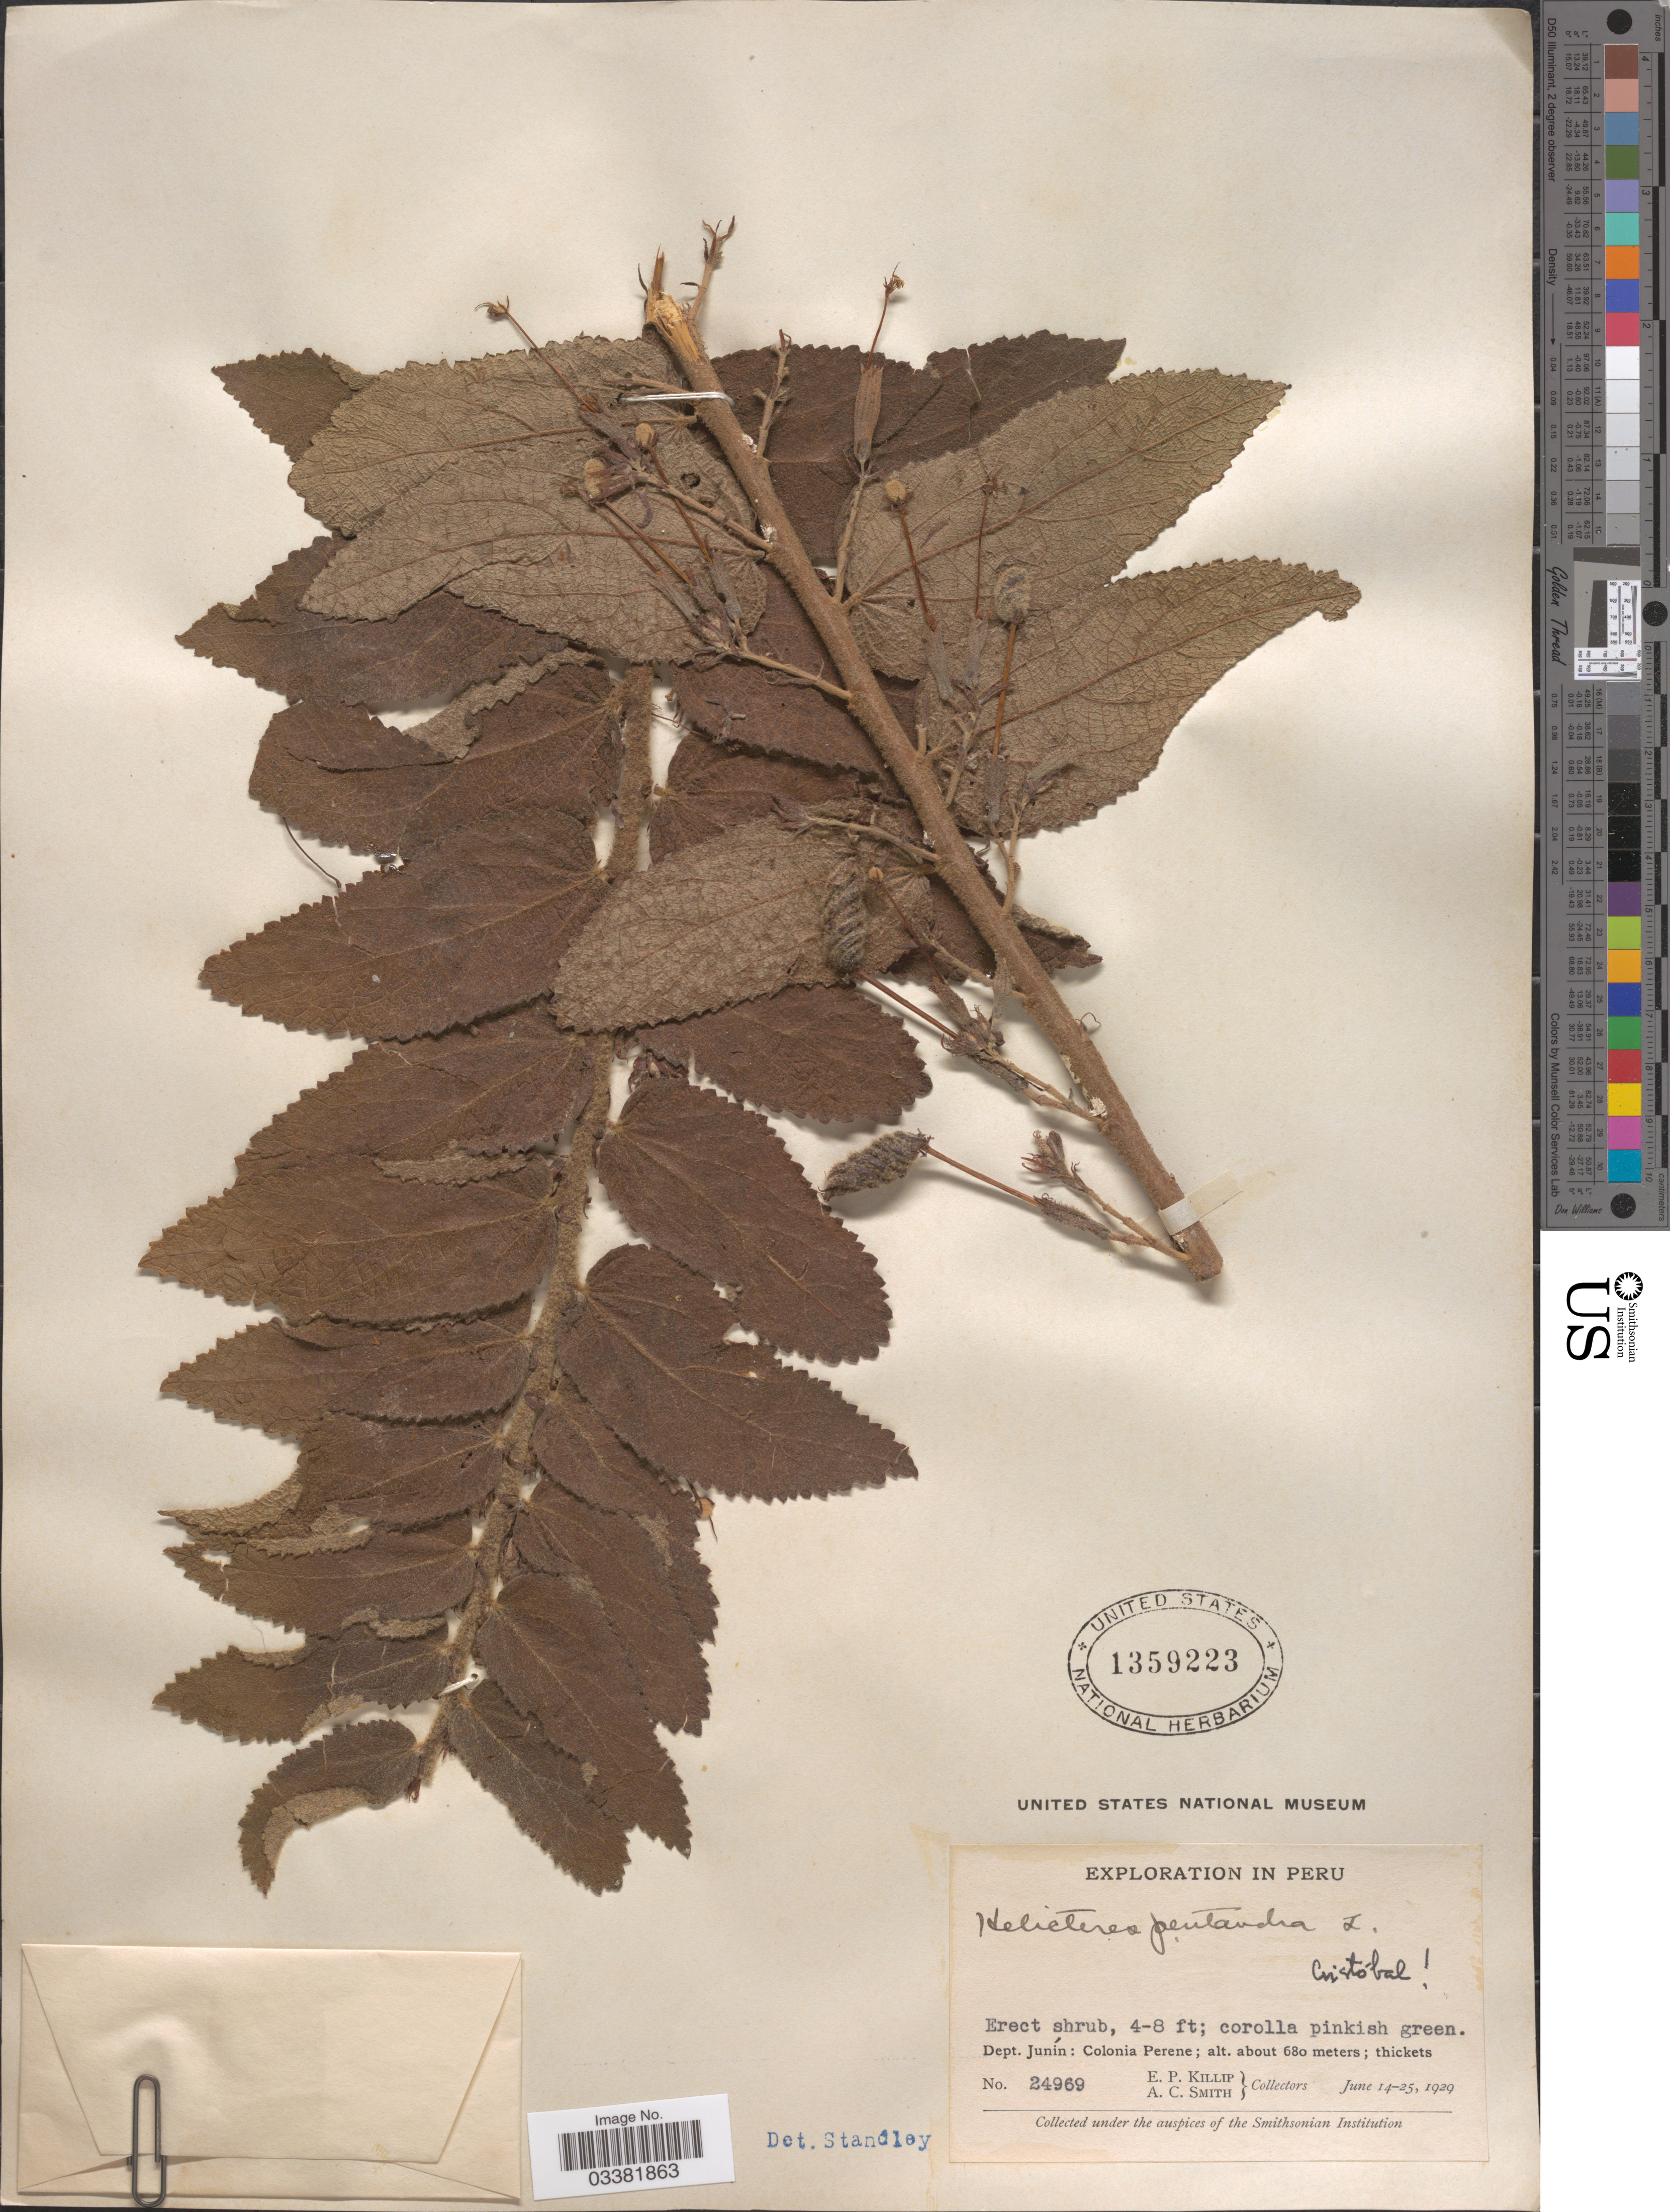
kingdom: Plantae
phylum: Tracheophyta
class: Magnoliopsida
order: Malvales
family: Malvaceae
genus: Helicteres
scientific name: Helicteres pentandra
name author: L.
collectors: E. P. Killip & A. C. Smith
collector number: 24969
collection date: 1929-06-14/1929-06-25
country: Peru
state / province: Junín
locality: Dept. Junín: Colonia Perene.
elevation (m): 680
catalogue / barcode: US 1359223